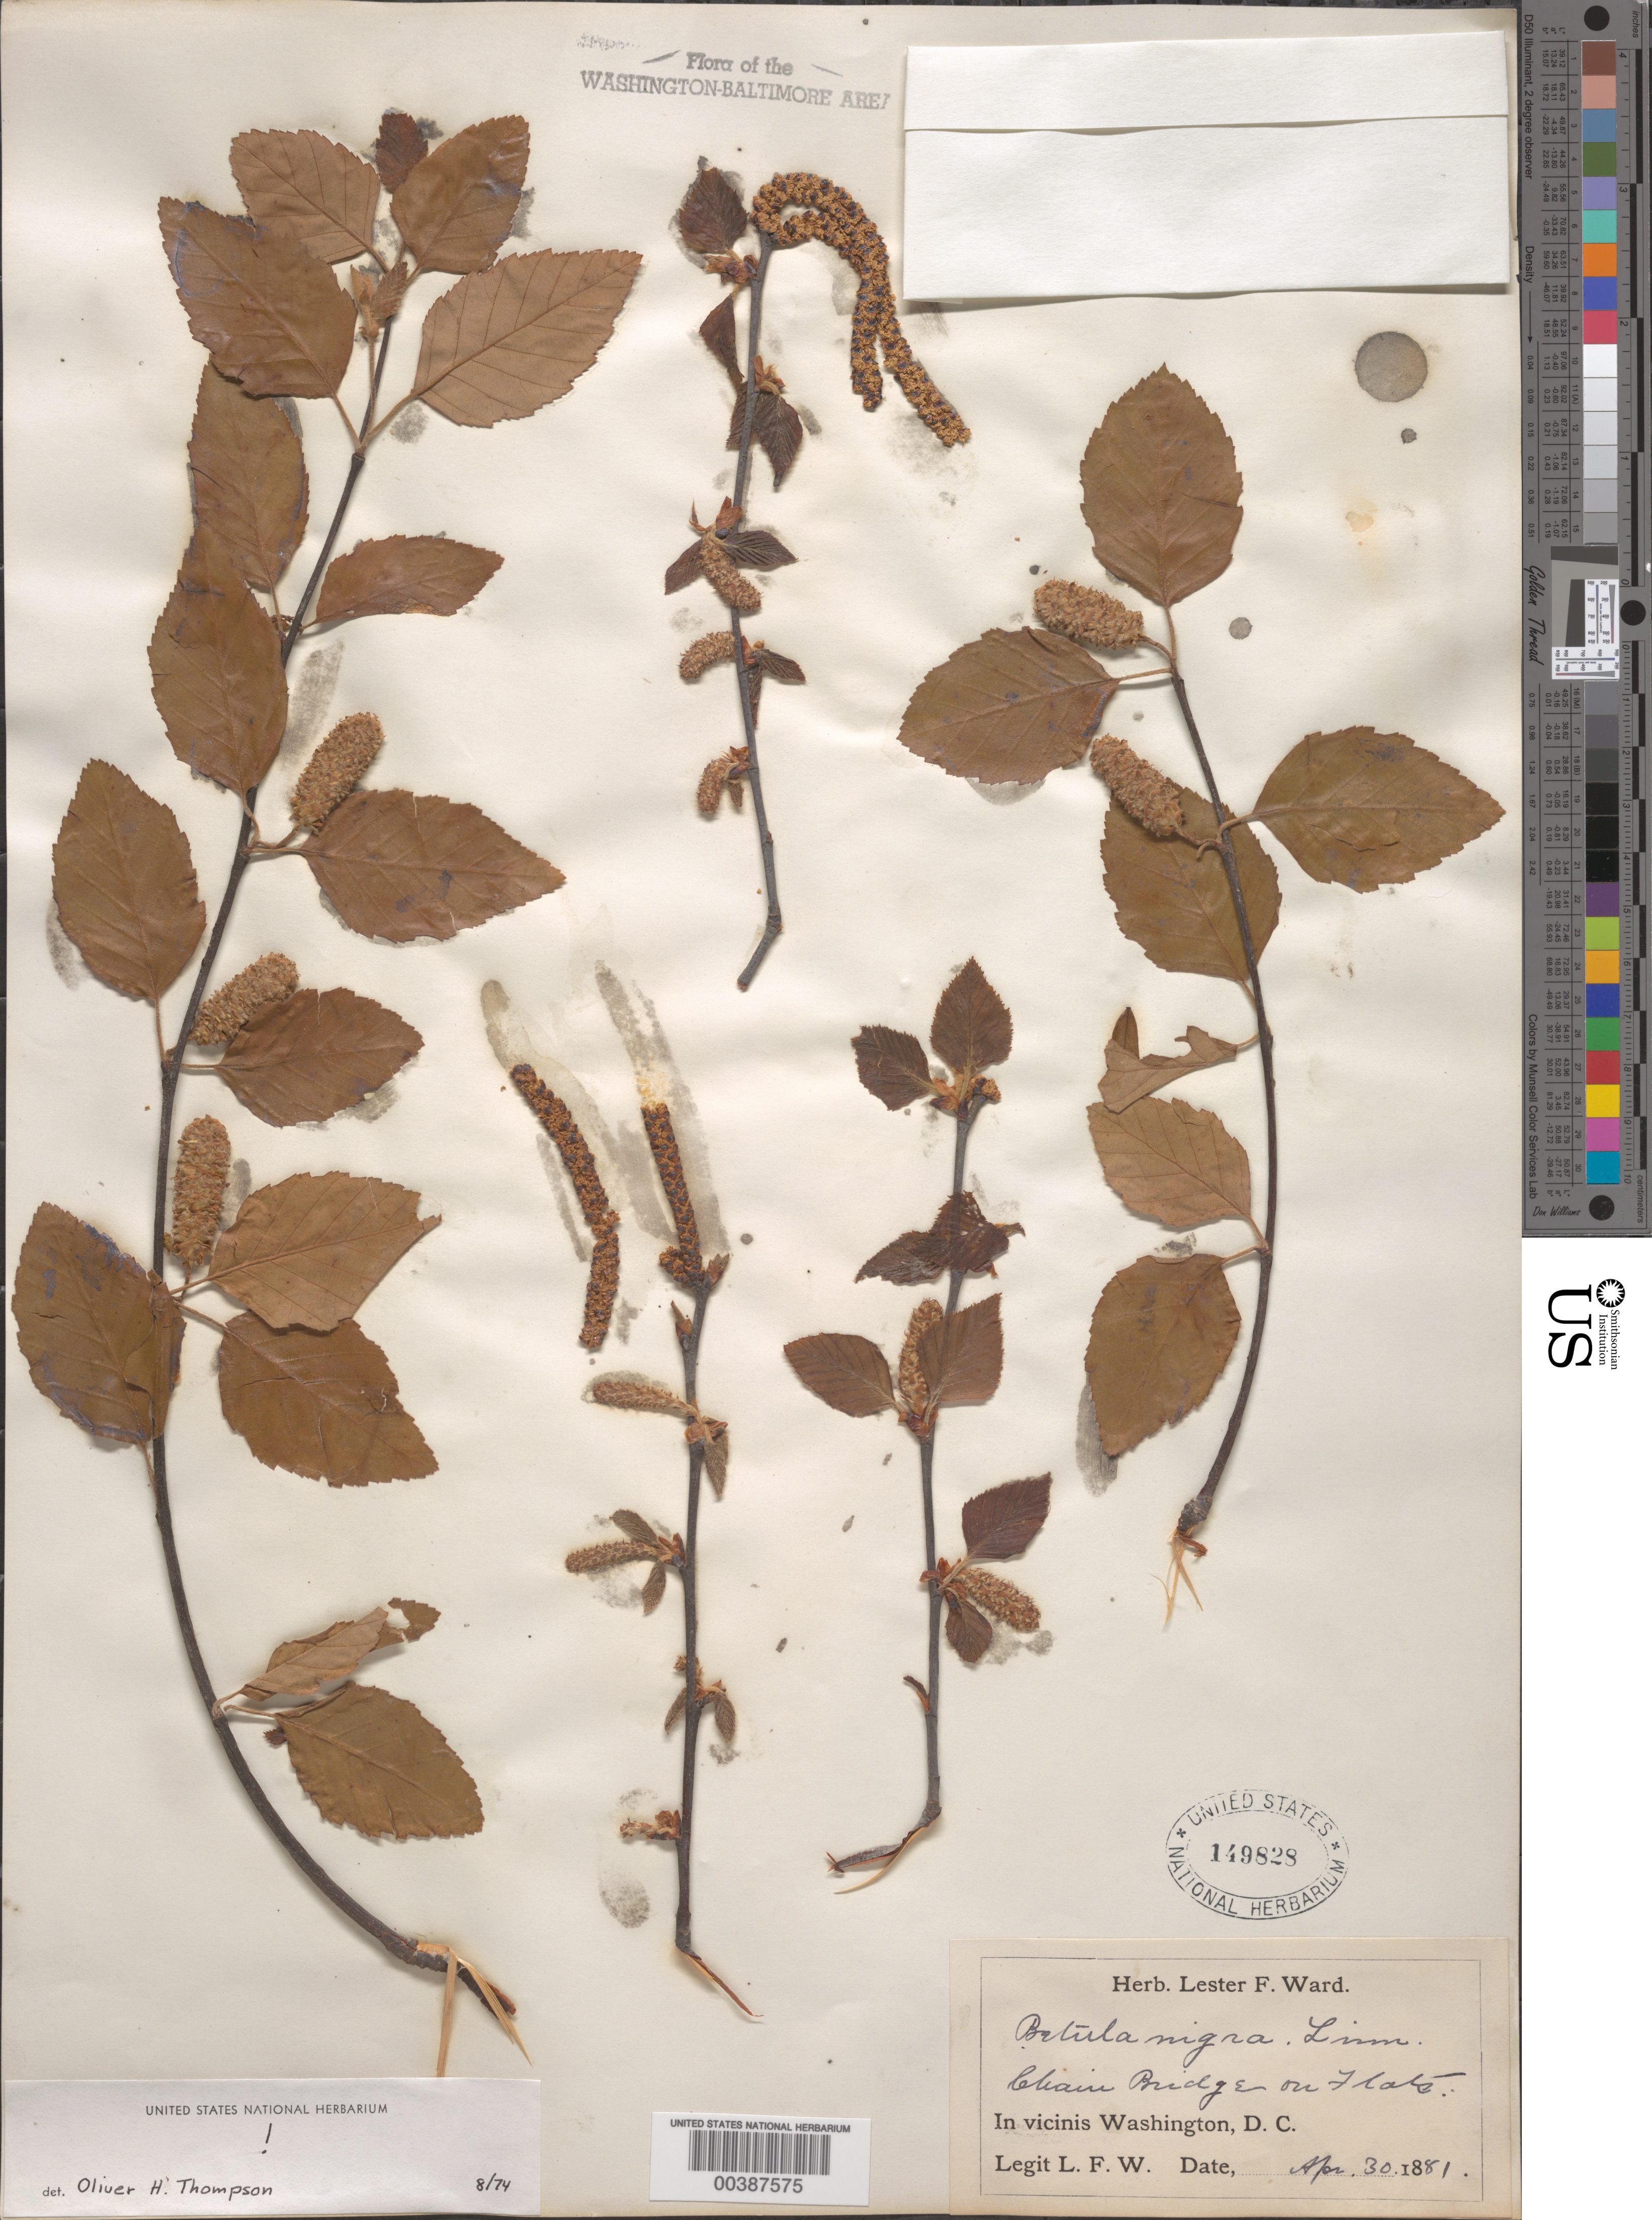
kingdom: Plantae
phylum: Tracheophyta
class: Magnoliopsida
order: Fagales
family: Betulaceae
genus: Betula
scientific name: Betula nigra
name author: L.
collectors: L. F. Ward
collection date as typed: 30 Apr 1881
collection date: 1881-04-30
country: United States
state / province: District of Columbia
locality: Chain Bridge flats C. & O. Canal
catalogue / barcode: US 149828